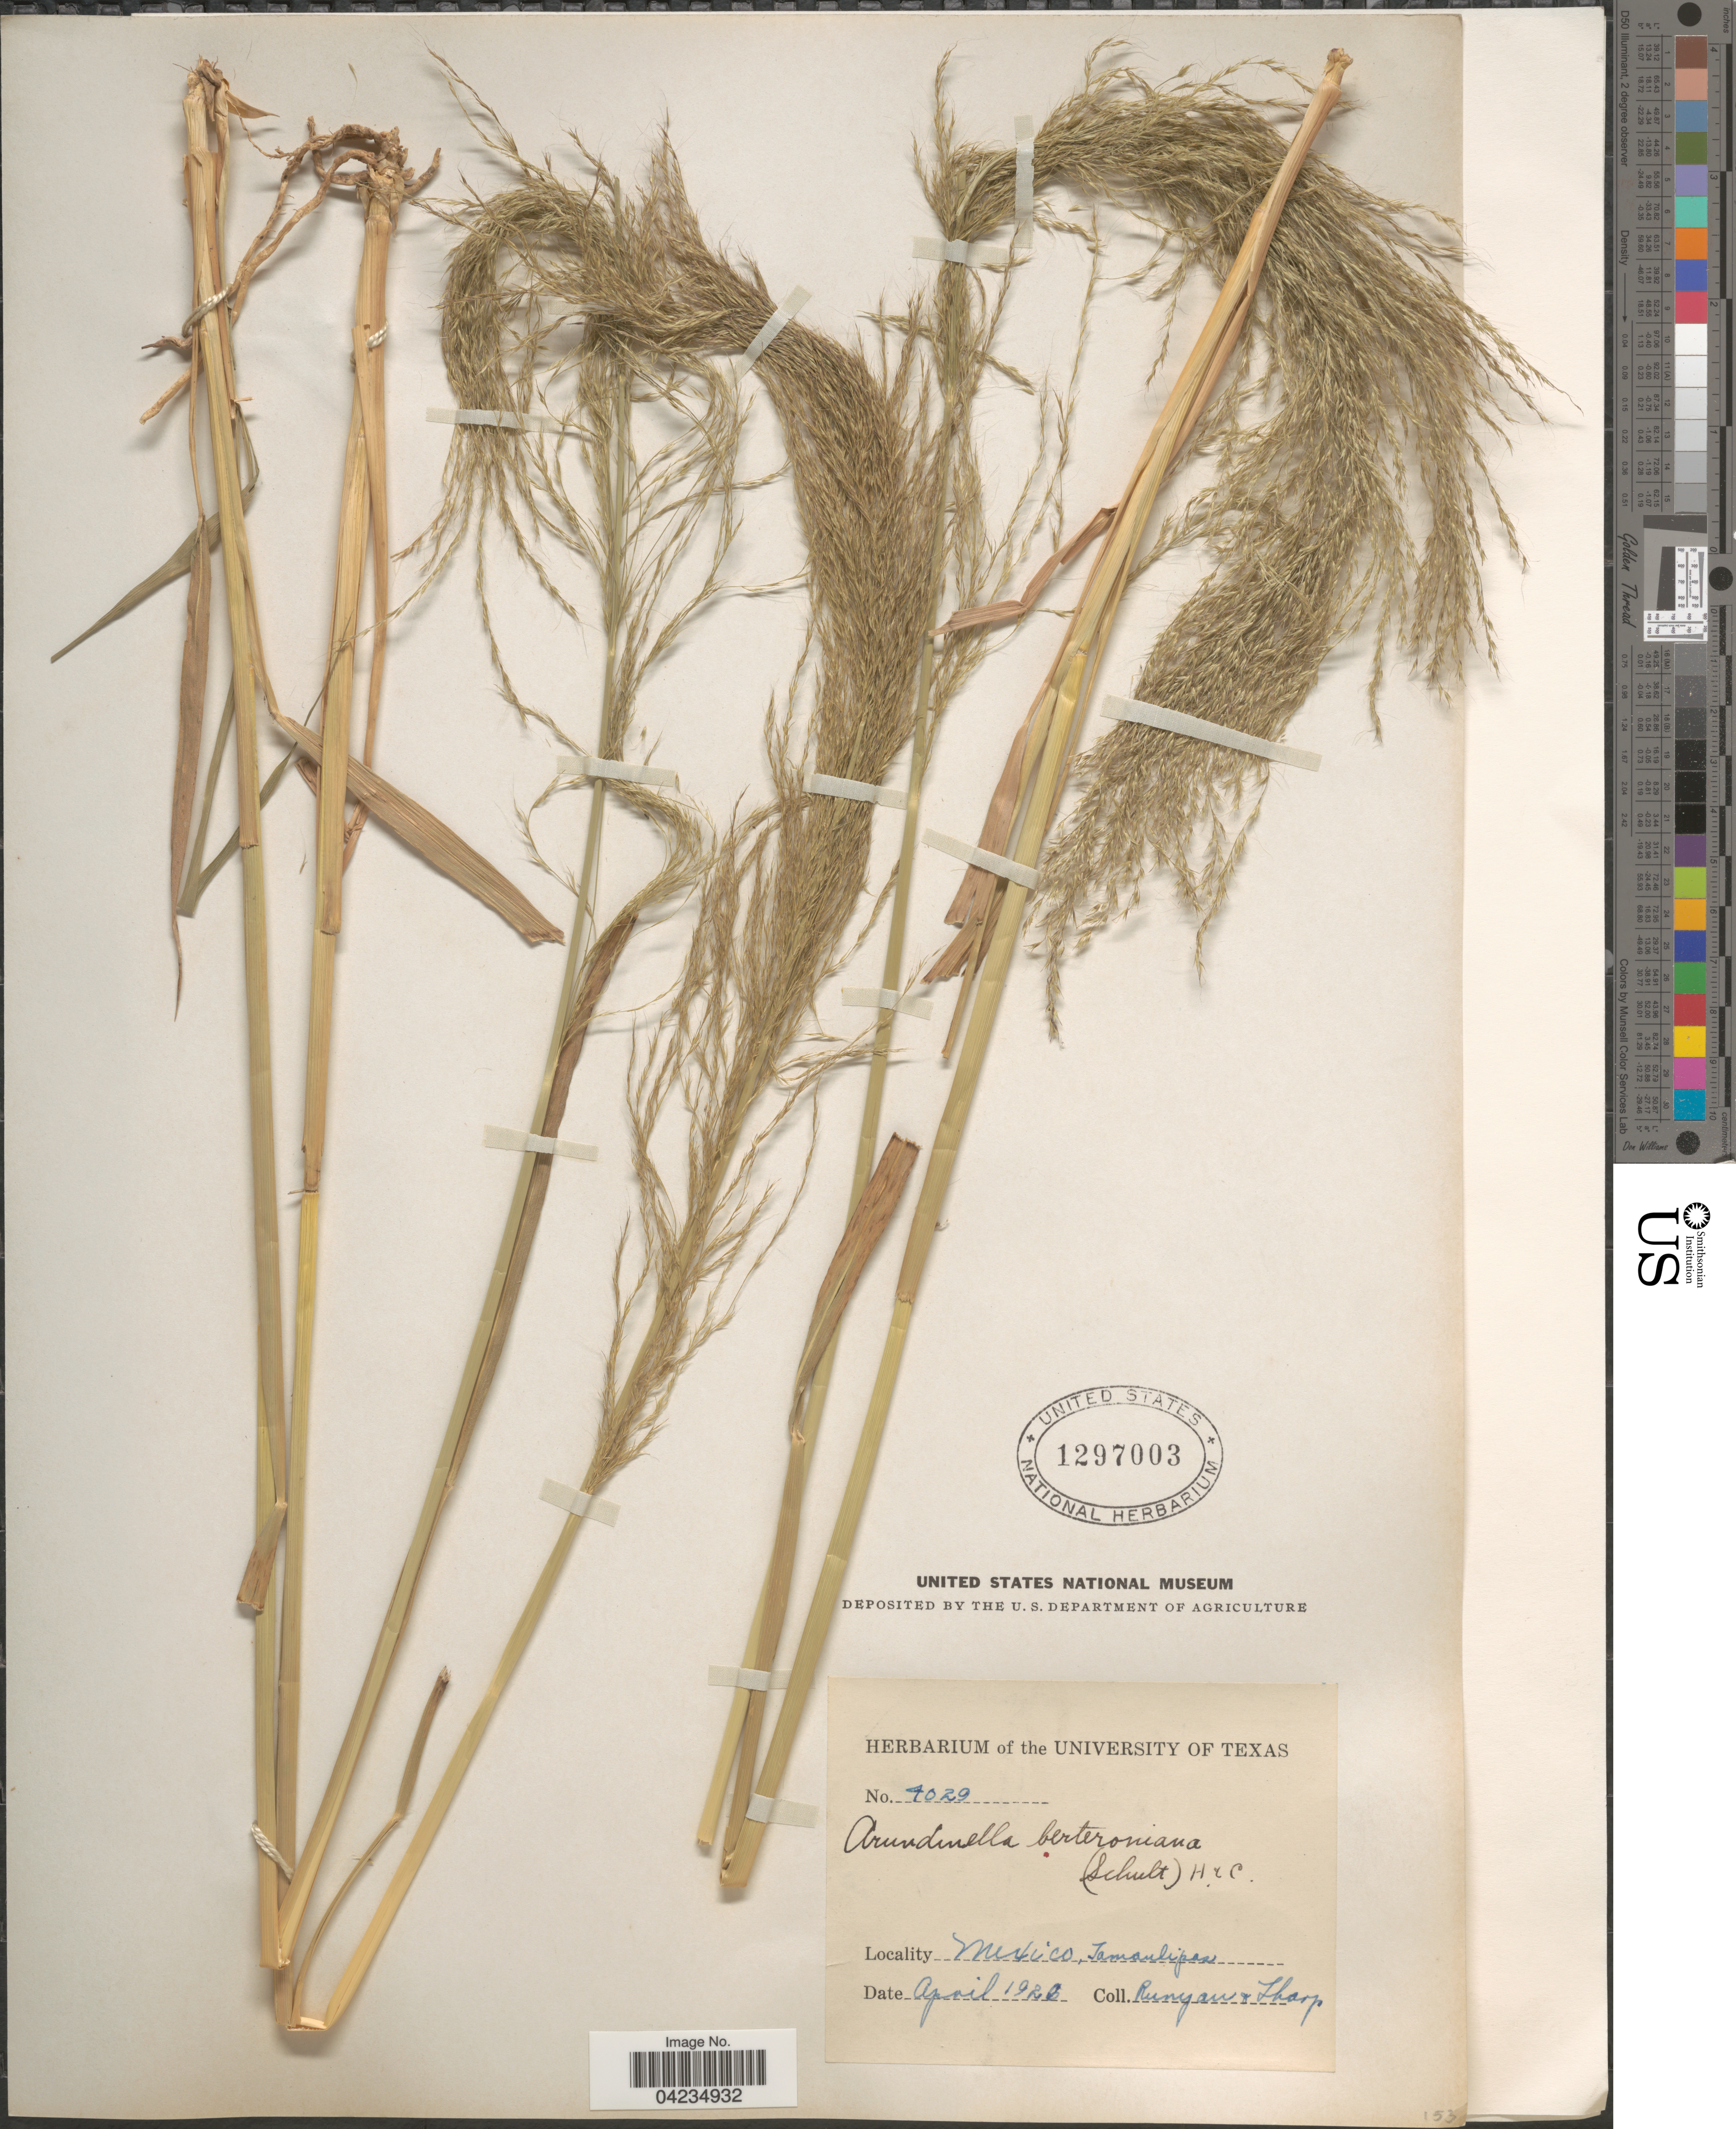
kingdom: Plantae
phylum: Tracheophyta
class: Liliopsida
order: Poales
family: Poaceae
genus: Arundinella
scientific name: Arundinella berteroniana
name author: (Schult.) Hitchc. & Chase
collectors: -. Runyon & Tharp, --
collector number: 4029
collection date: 1920-04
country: Mexico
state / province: Tamaulipas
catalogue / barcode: US 1297003